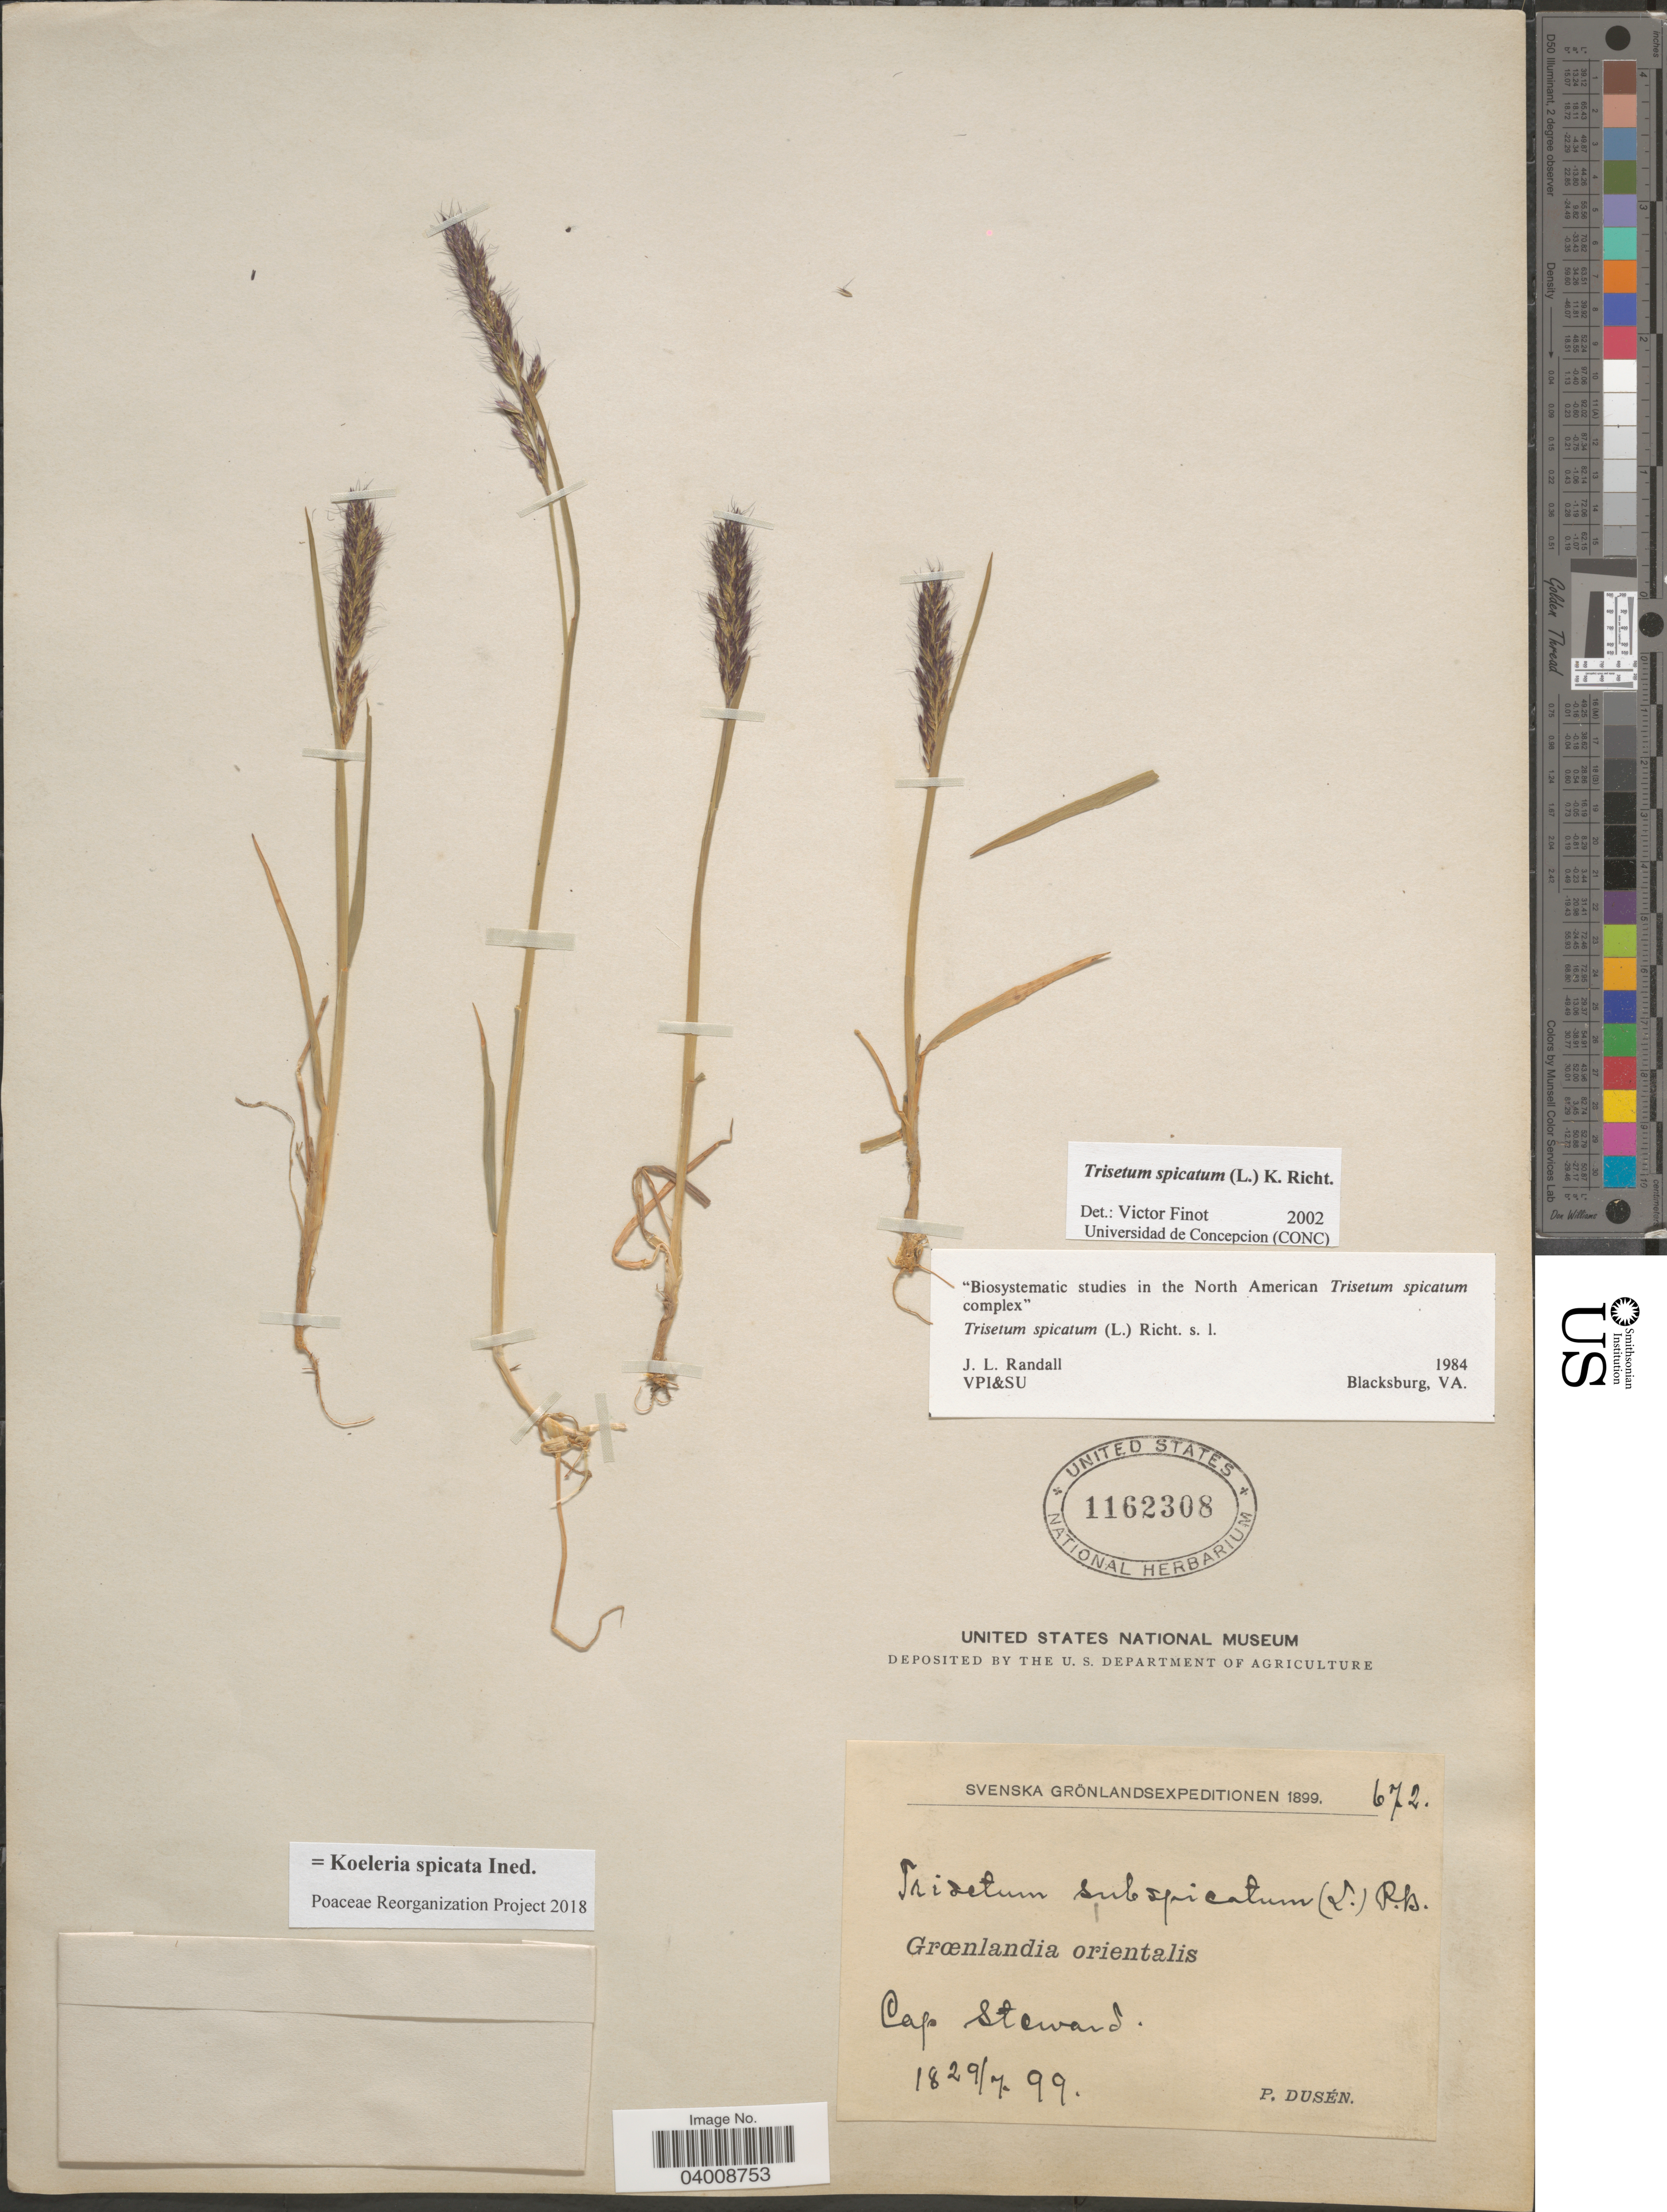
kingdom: Plantae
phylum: Tracheophyta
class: Liliopsida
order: Poales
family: Poaceae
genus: Koeleria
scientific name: Koeleria spicata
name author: (L.) Barberá et al.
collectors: P. Dusén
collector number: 672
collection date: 1899-07-29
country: Greenland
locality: Grœnlandia orientalis. Cap Steward.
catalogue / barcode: US 1162308